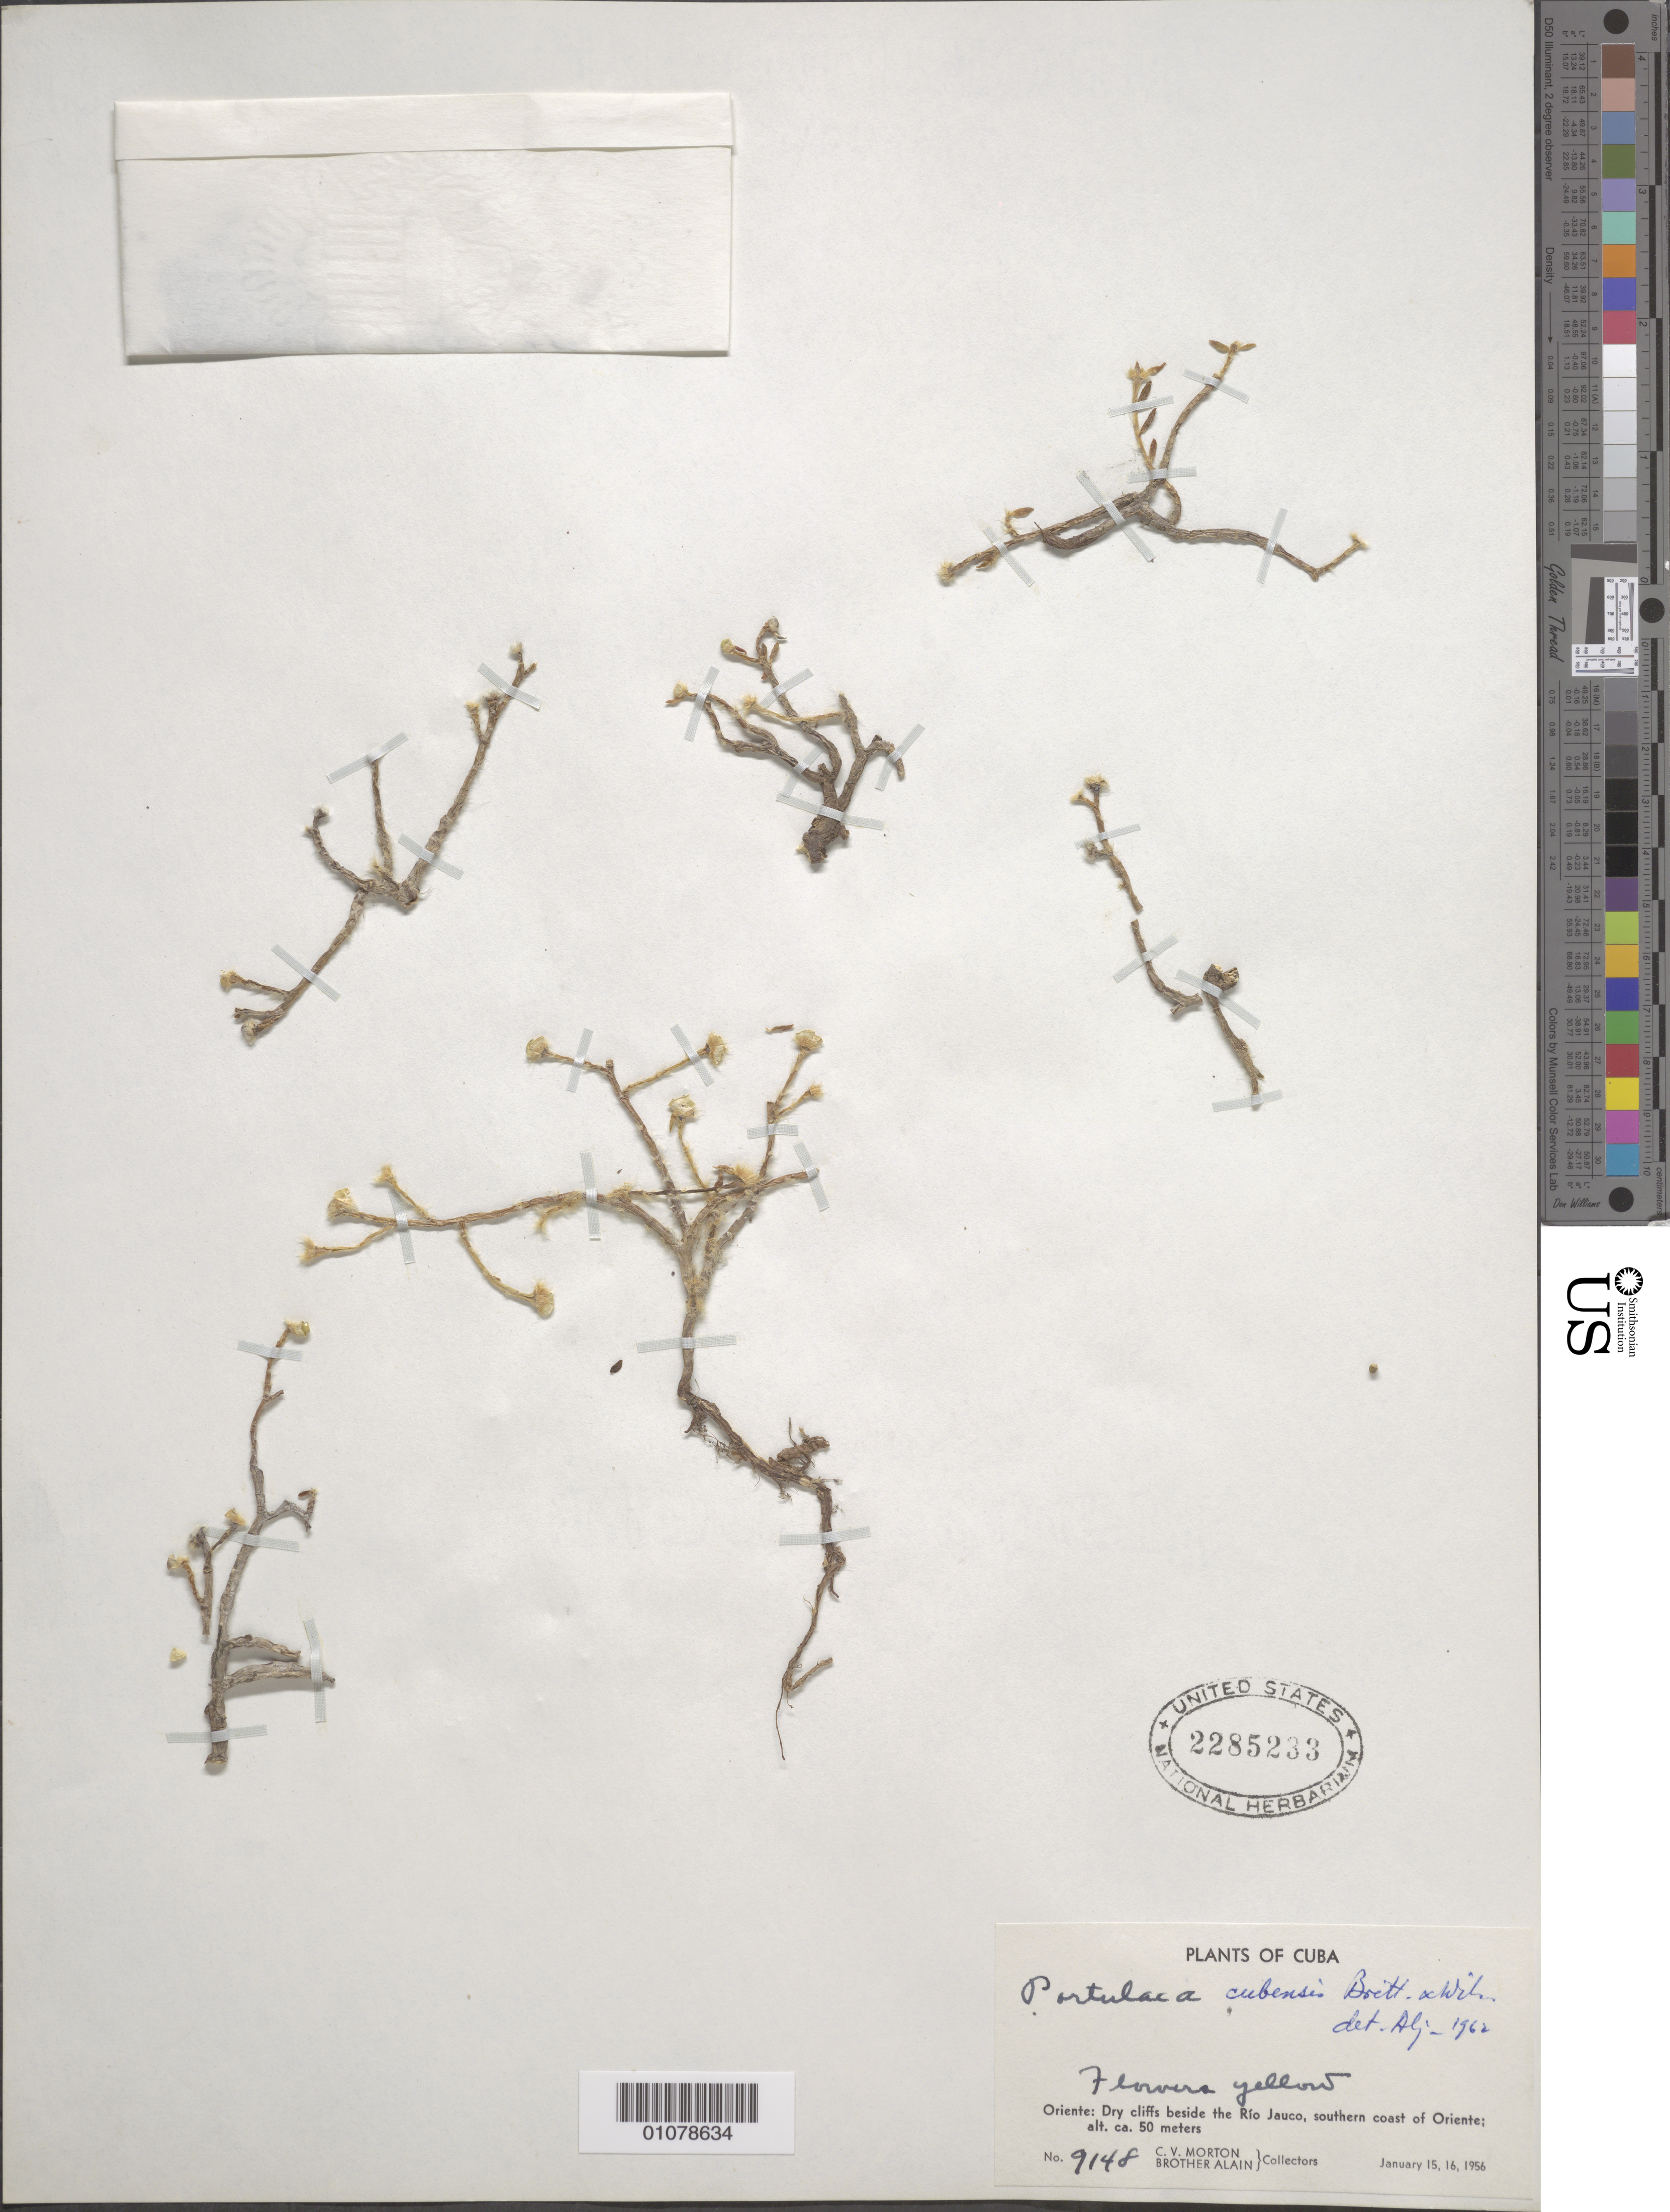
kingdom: Plantae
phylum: Tracheophyta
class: Magnoliopsida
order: Caryophyllales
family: Portulacaceae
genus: Portulaca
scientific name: Portulaca cubensis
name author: Britton & P. Wilson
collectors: C. V. Morton & A. H. Liogier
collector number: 9148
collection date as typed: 15 Jan 1956 to 16 Jan 1956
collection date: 1956-01-15/1956-01-16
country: Cuba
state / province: Oriente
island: Cuba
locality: Oriente: Dry cliffs beside the Rio Jauco, S coast of Oriente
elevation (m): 50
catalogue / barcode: US 2285233